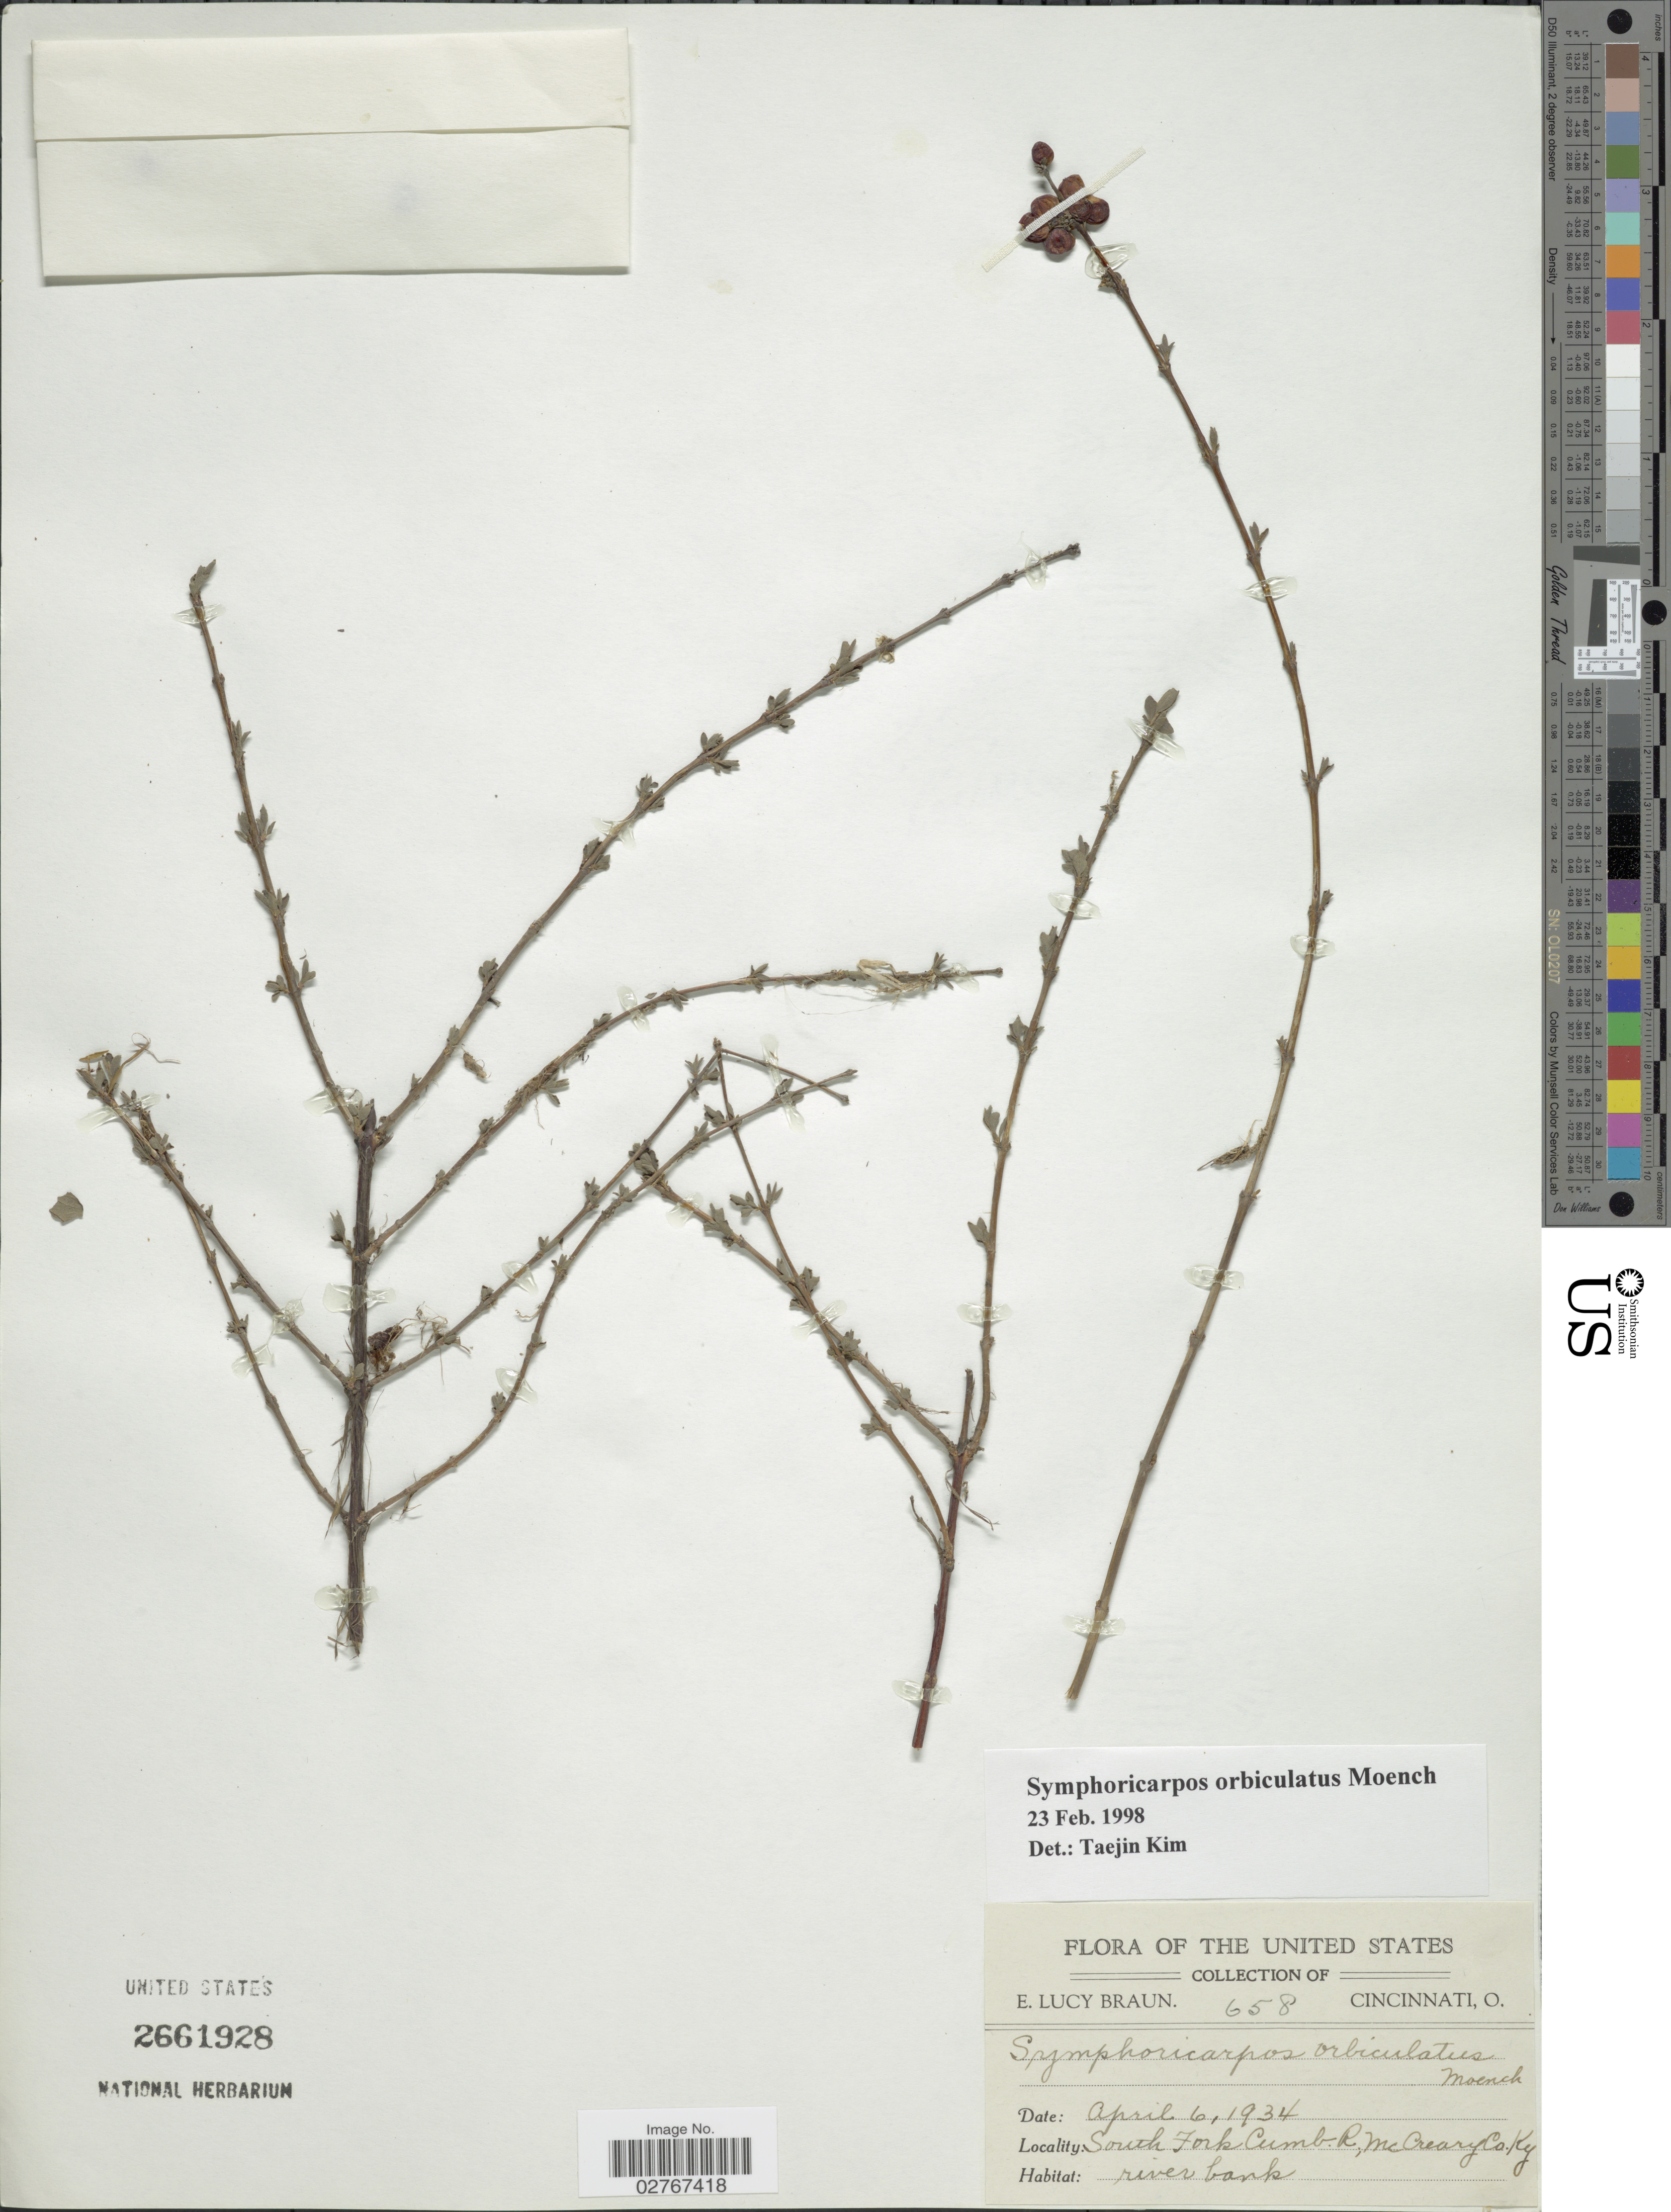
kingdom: Plantae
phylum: Tracheophyta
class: Magnoliopsida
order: Dipsacales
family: Caprifoliaceae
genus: Symphoricarpos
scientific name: Symphoricarpos orbiculatus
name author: Moench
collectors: E. L. Braun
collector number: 658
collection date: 1934-04-06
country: United States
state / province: Kentucky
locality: South Fork Cumb. R., McCreary Co.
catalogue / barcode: US 2661928